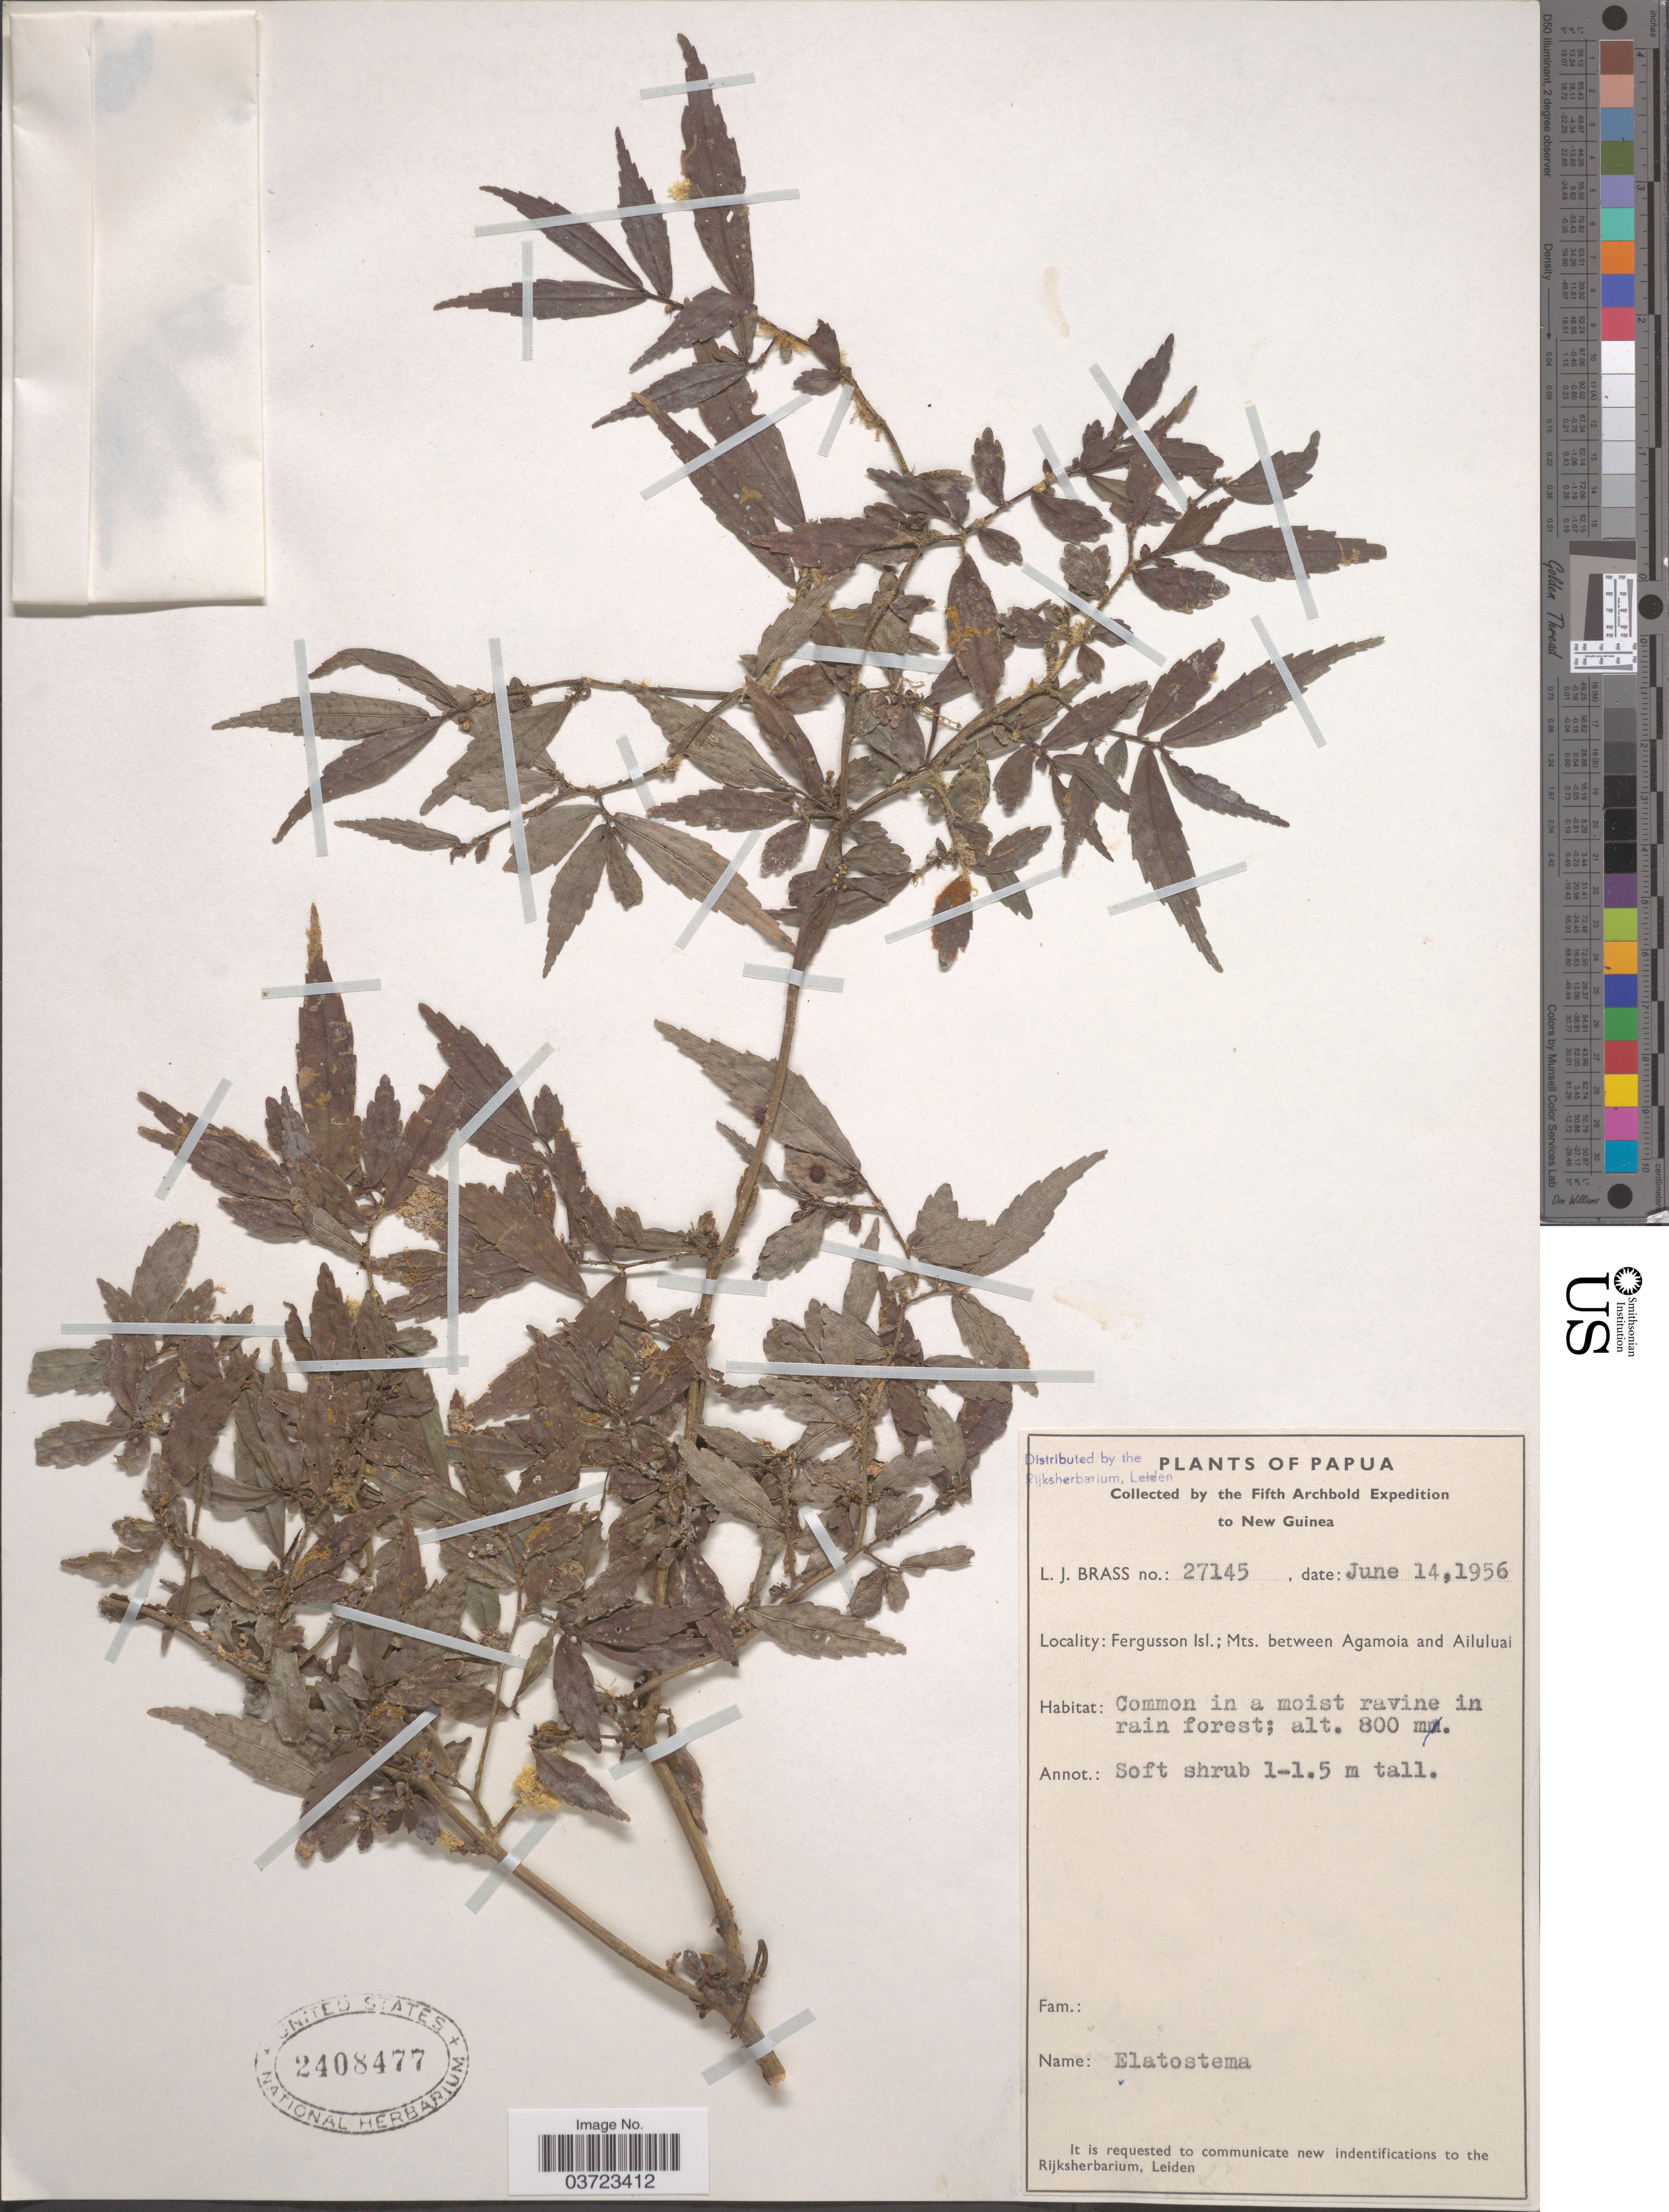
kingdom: Plantae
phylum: Tracheophyta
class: Magnoliopsida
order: Rosales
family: Urticaceae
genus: Elatostema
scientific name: Elatostema sp.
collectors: L. J. Brass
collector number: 27145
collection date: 1956-06-14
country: Papua New Guinea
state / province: Milne Bay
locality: Papua. New Guinea. Fergusson Isl.; Mts. between Agamoia and Ailuluai.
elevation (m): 800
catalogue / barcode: US 2408477